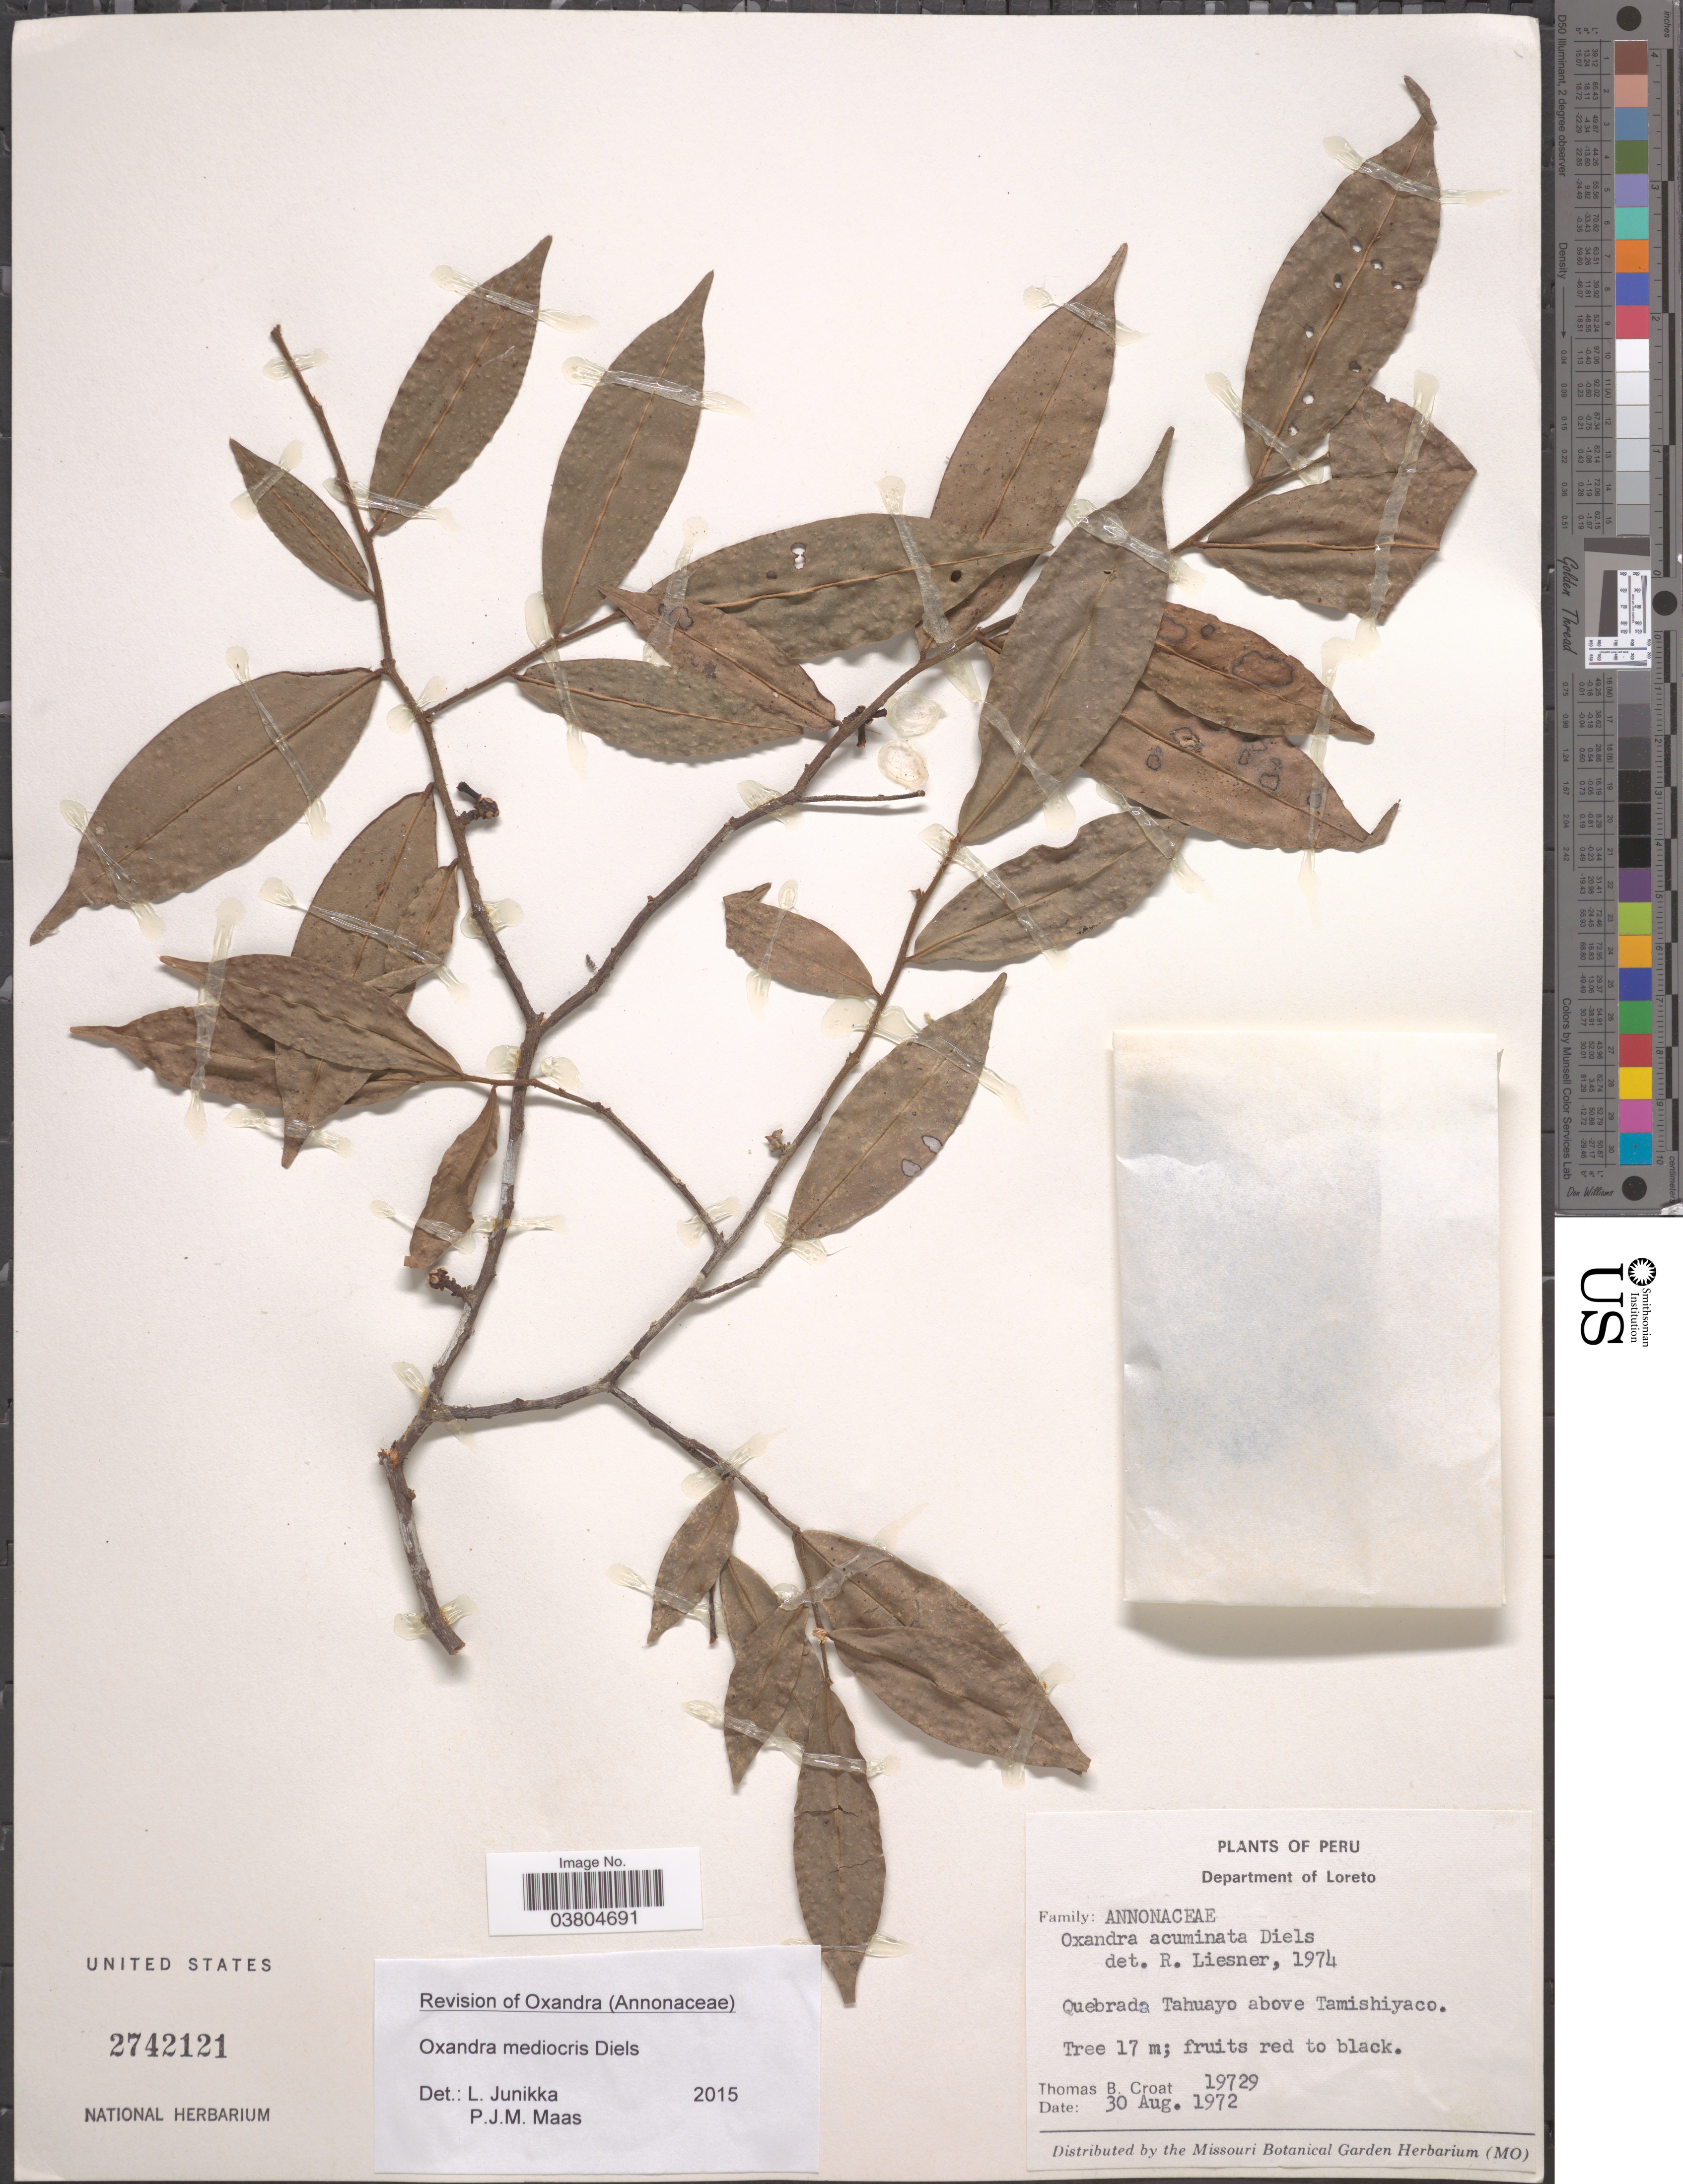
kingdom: Plantae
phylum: Tracheophyta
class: Magnoliopsida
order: Magnoliales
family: Annonaceae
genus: Oxandra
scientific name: Oxandra mediocris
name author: Diels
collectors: T. B. Croat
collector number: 19729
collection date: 1972-08-30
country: Peru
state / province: Loreto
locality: Department of Loreto. Quebrada Tahuayo above Tamishiyaco.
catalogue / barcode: US 2742121